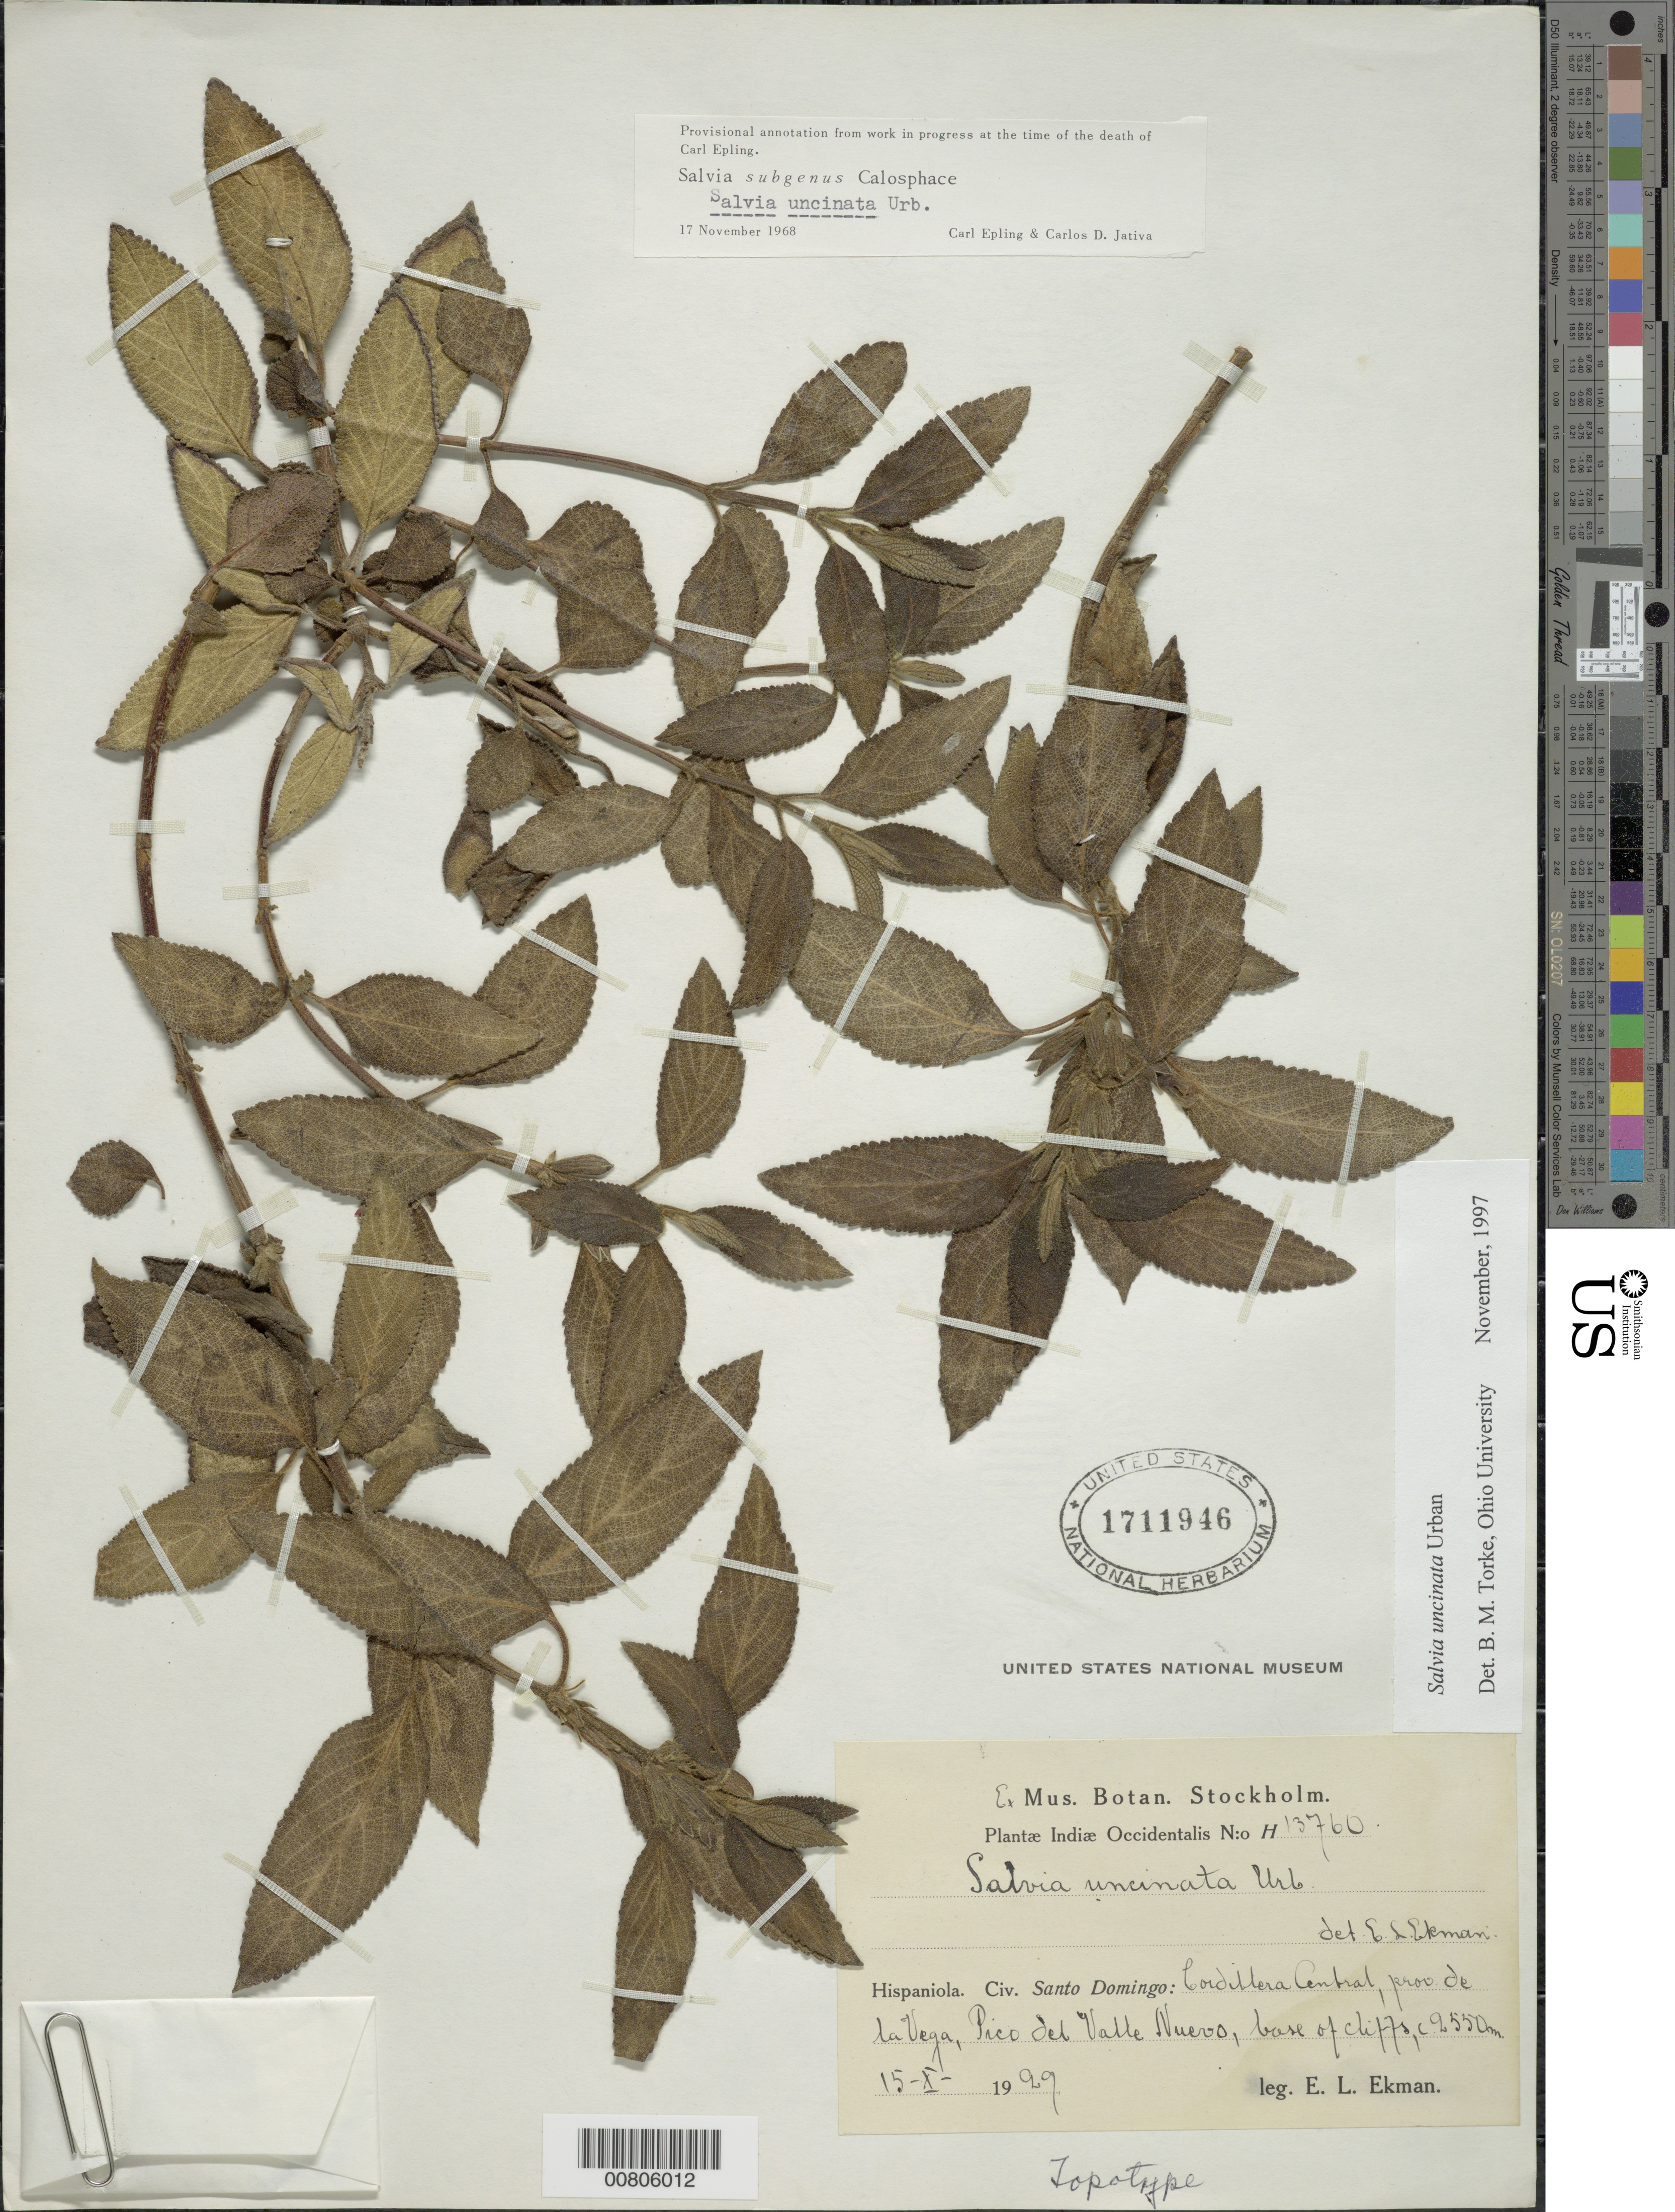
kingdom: Plantae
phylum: Tracheophyta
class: Magnoliopsida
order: Lamiales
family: Lamiaceae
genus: Salvia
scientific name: Salvia uncinata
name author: Urb.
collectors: E. L. Ekman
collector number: H 13760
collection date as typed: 15 Oct 1929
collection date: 1929-10-15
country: Dominican Republic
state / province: La Vega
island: Hispaniola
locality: Cordillera Central, Pico del Valle Nuevo, base of cliffs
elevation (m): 2550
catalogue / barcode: US 1711946